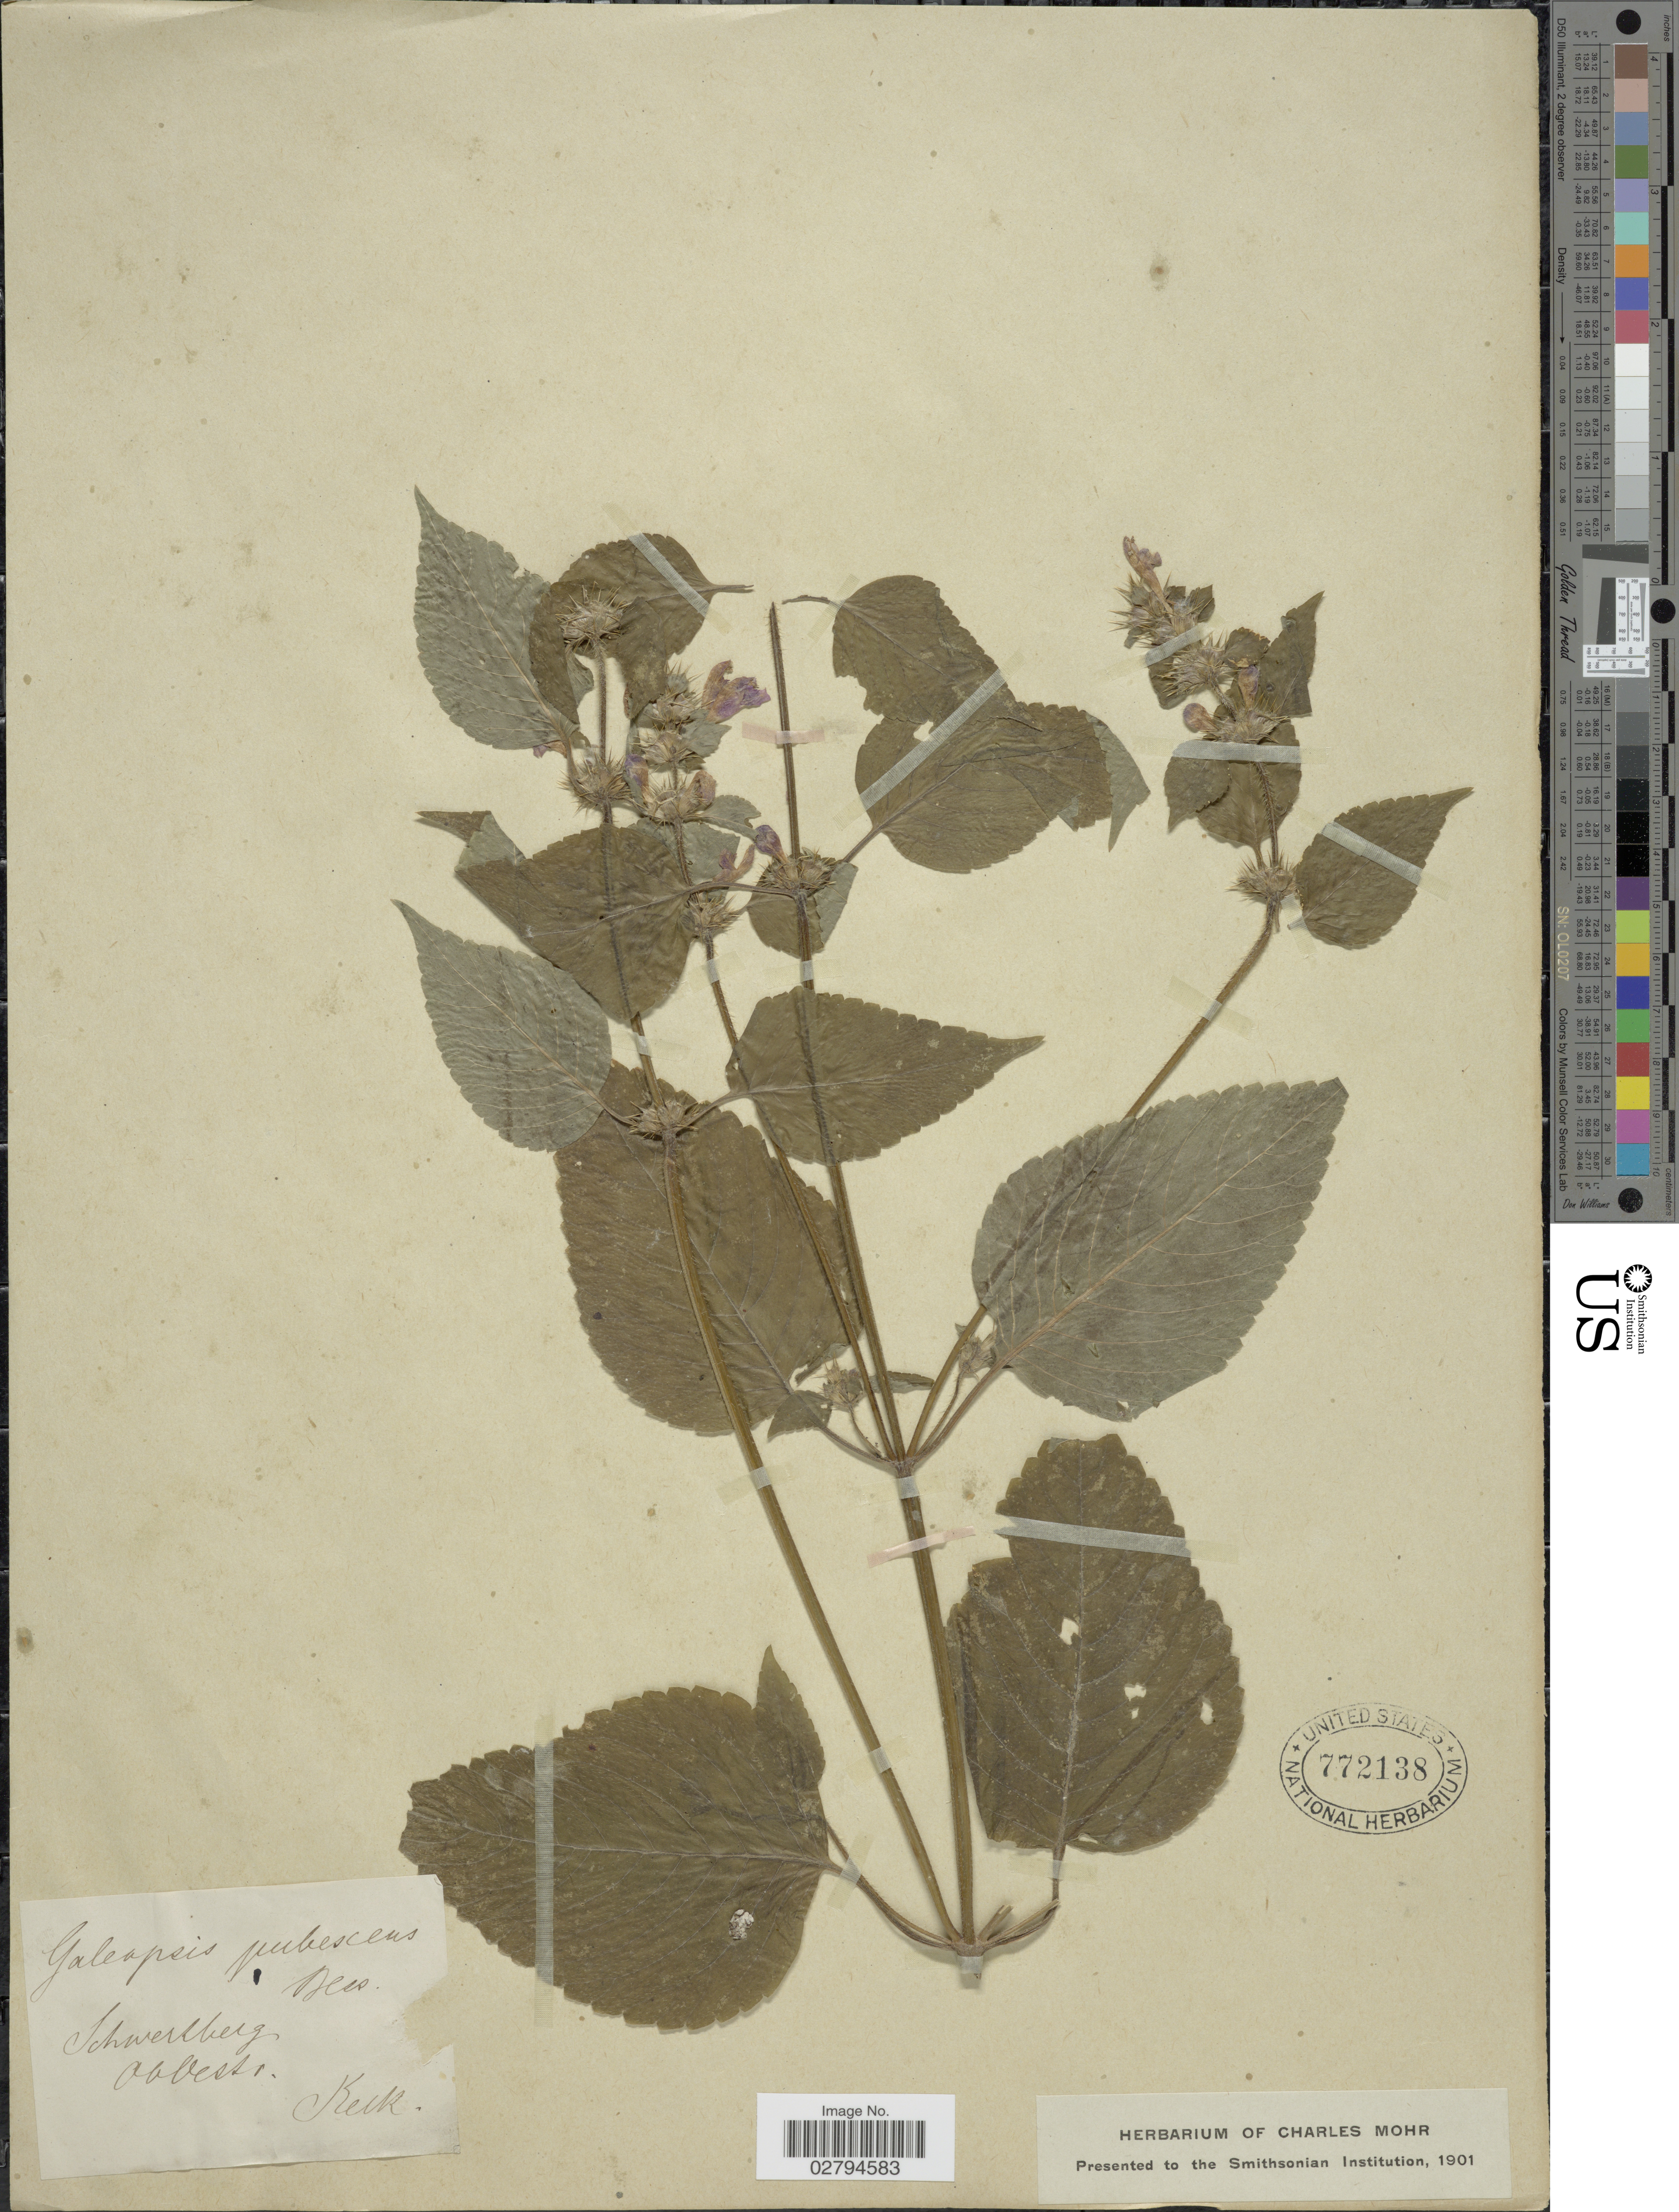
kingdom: Plantae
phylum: Tracheophyta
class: Magnoliopsida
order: Lamiales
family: Lamiaceae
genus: Galeopsis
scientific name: Galeopsis pubescens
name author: Besser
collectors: -- Keck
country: Austria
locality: Schwertberg, Obbesr.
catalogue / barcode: US 772138